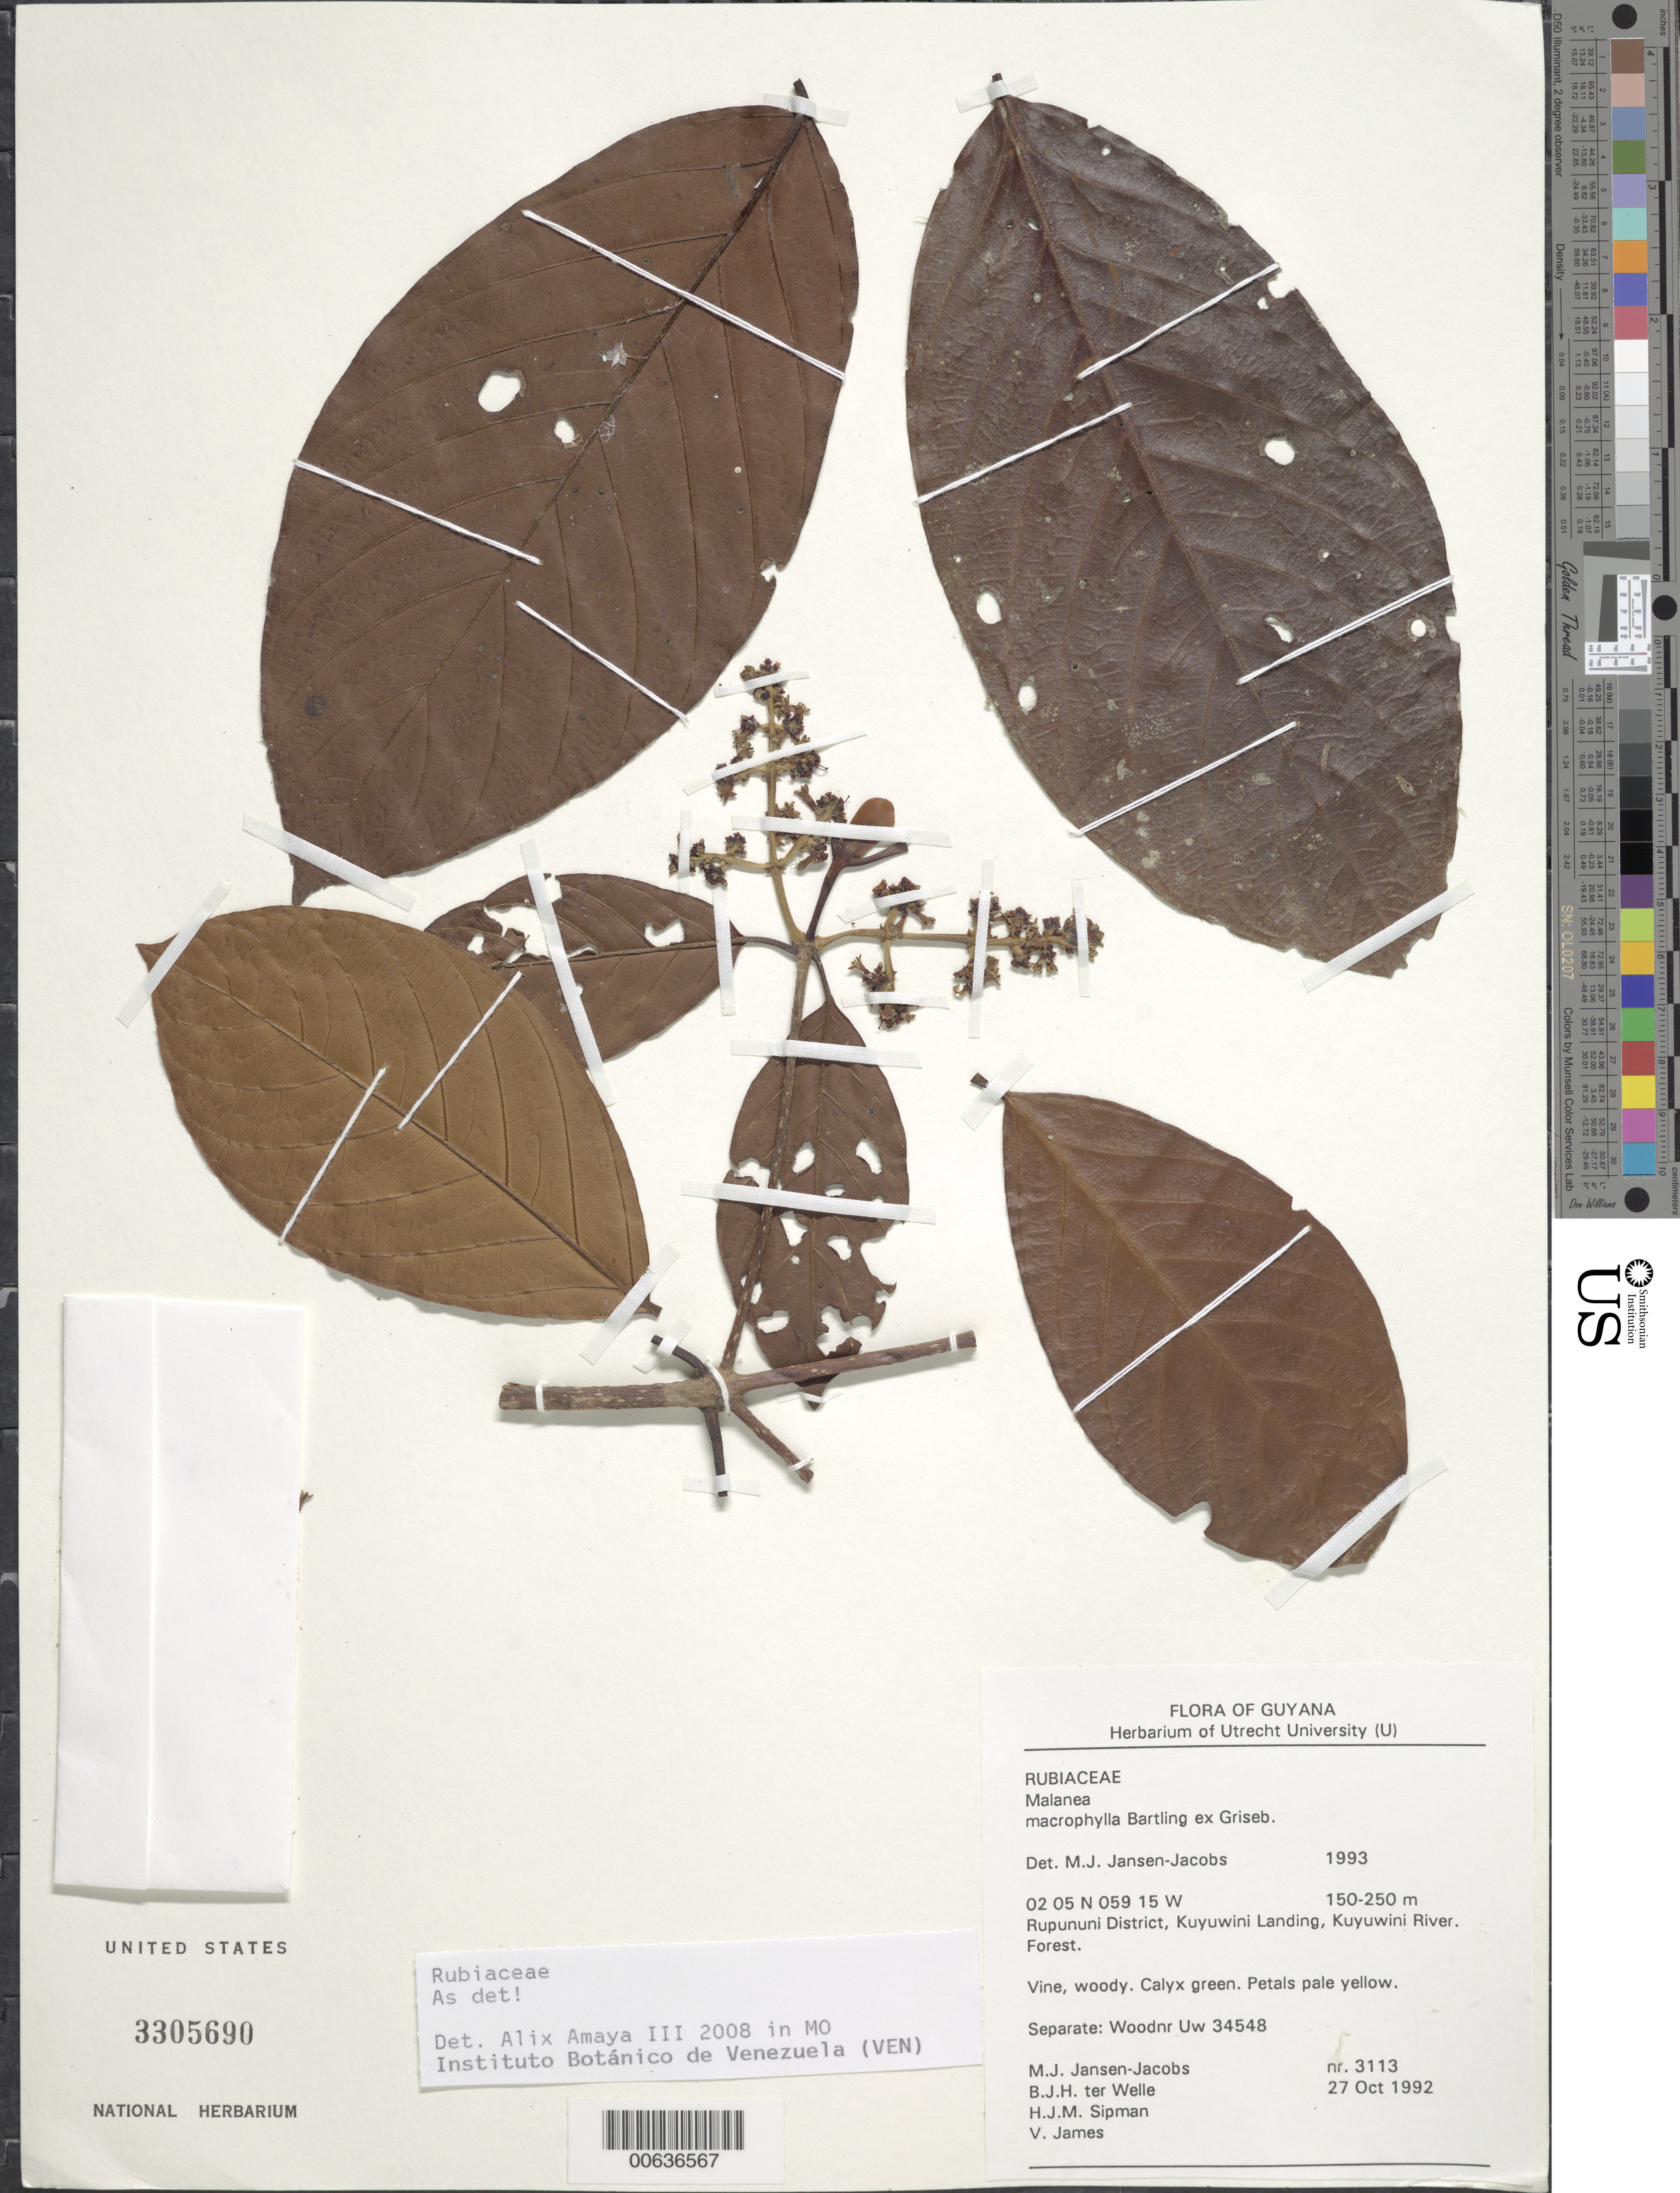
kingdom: Plantae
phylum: Tracheophyta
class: Magnoliopsida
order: Gentianales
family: Rubiaceae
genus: Malanea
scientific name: Malanea macrophylla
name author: Bartl. ex Griseb.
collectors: M. J. Jansen-Jacobs, B. Welle, H. J. M. Sipman & V. James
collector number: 3113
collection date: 1992-10-27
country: Guyana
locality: Rupununi District, Kuyuwini Landing, Kuyuwini River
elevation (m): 150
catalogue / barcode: US 3305690